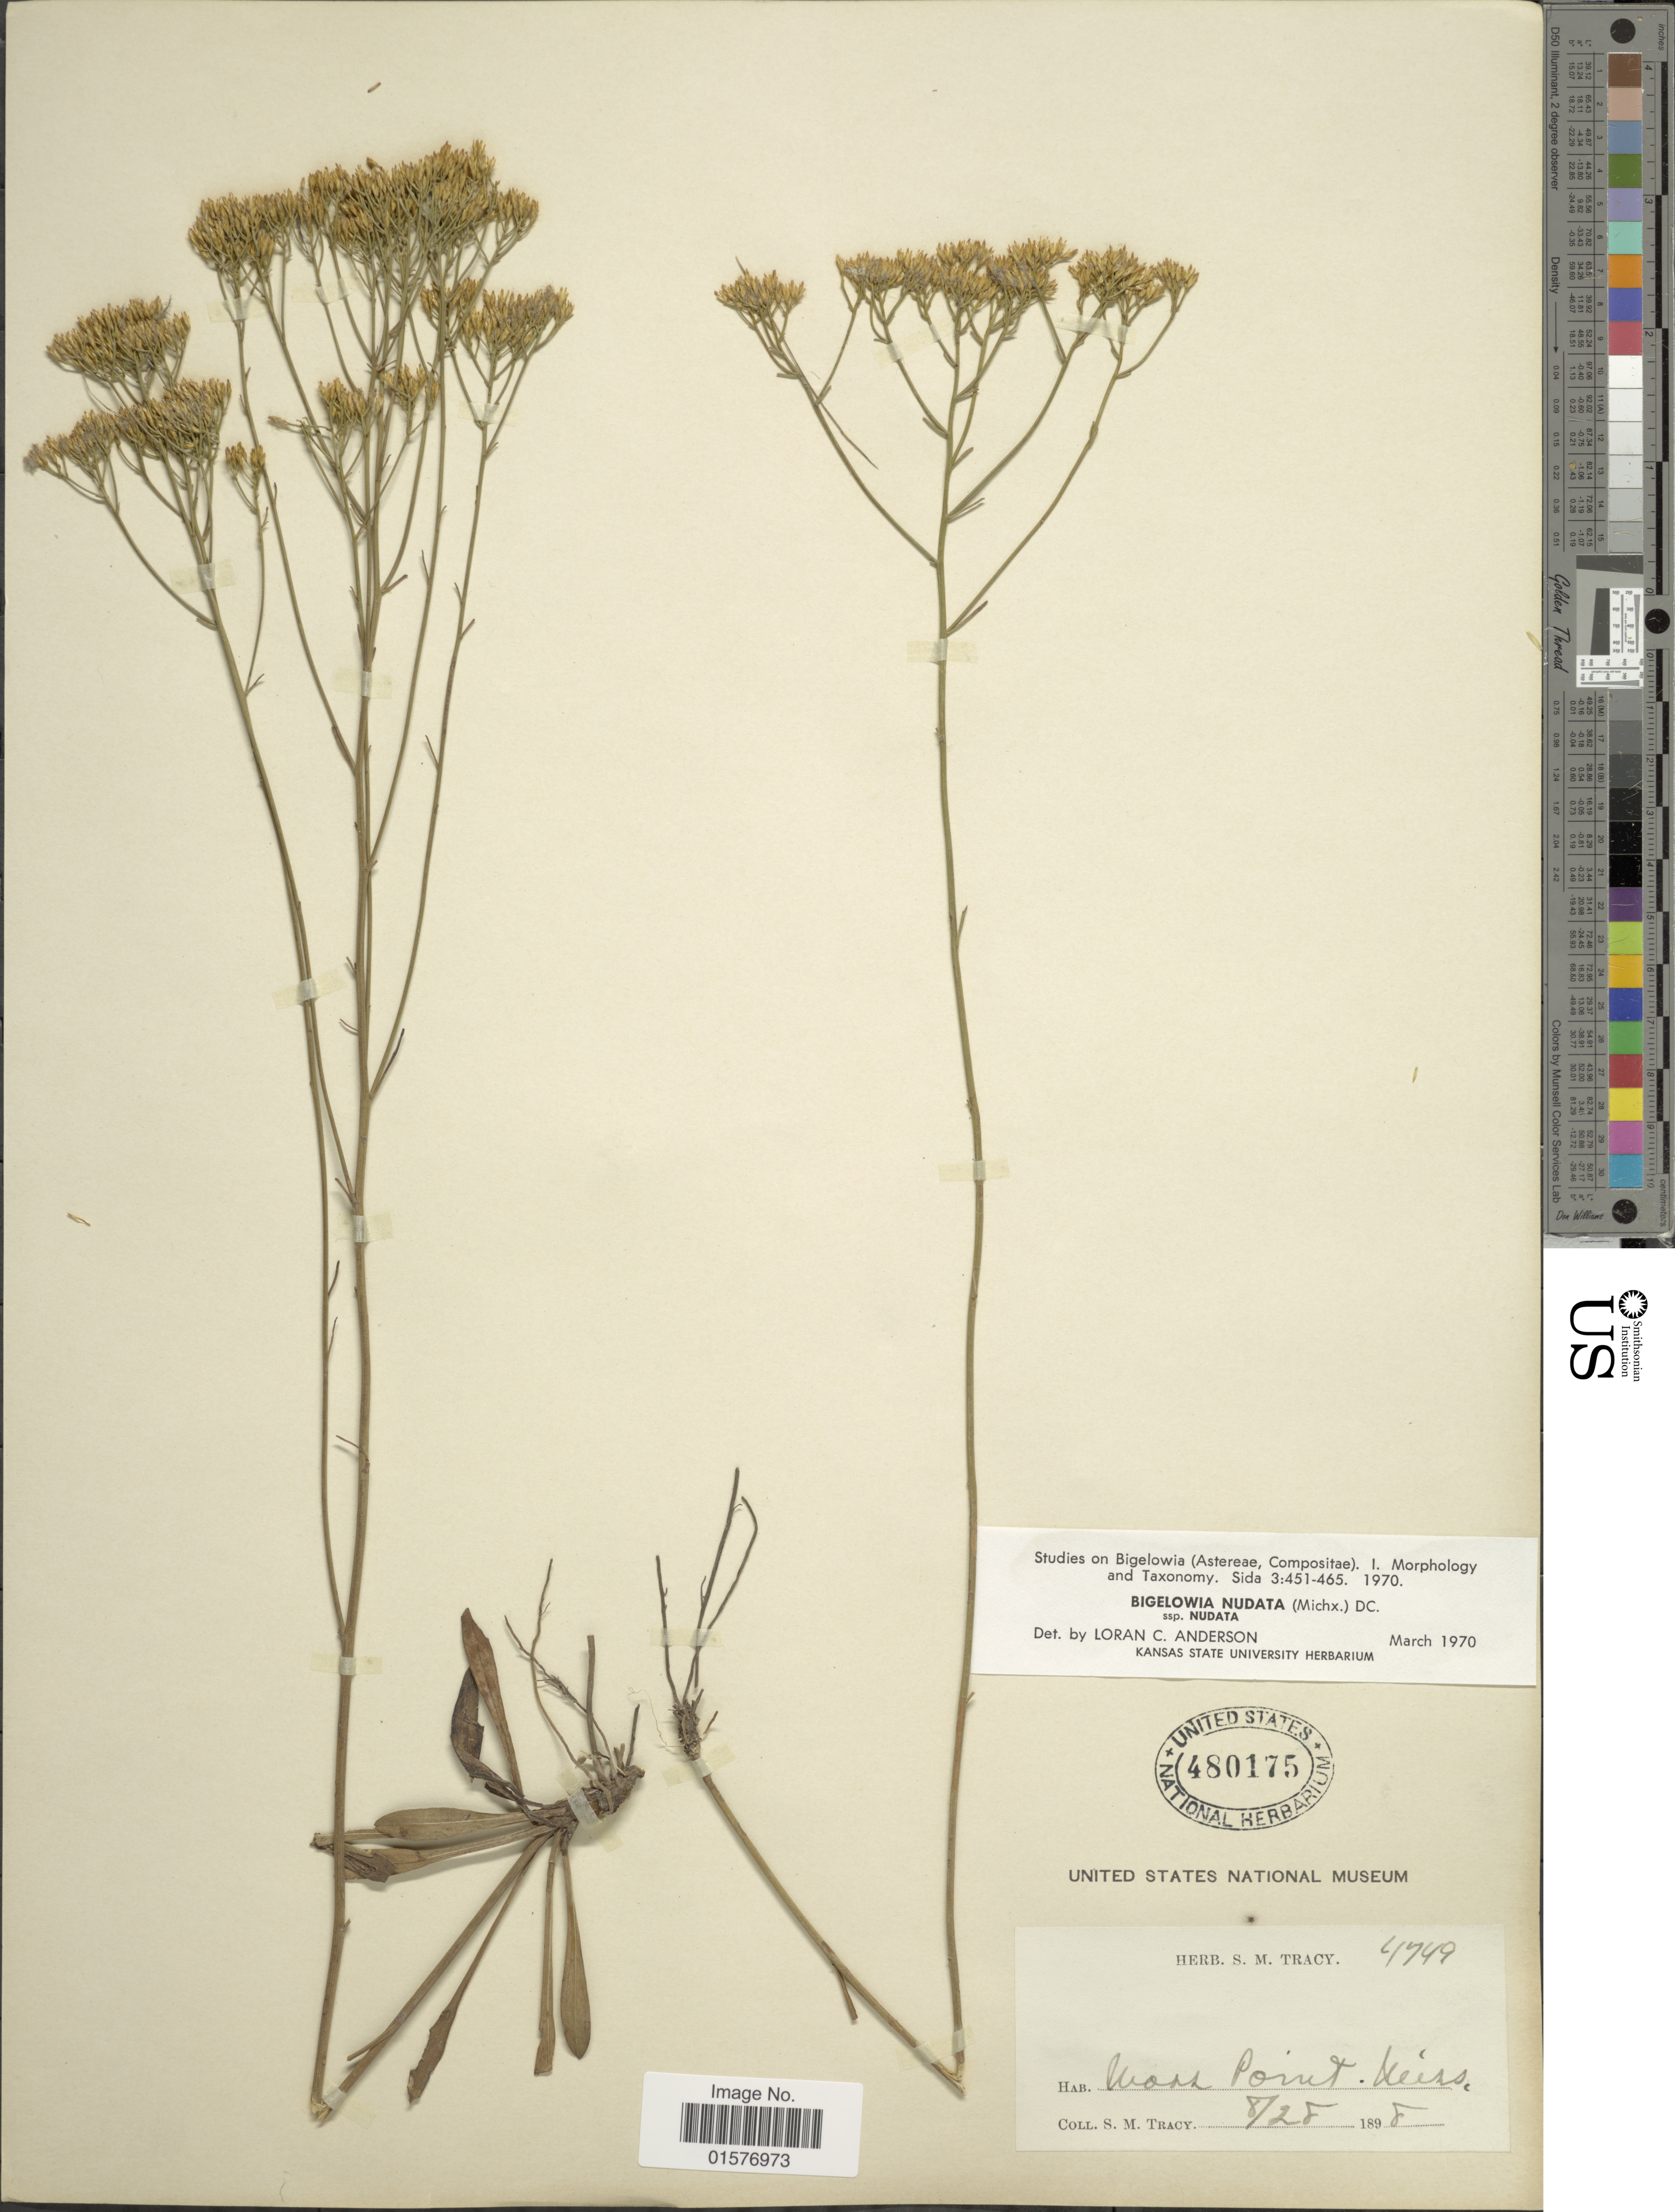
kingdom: Plantae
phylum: Tracheophyta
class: Magnoliopsida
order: Asterales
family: Asteraceae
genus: Bigelowia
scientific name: Bigelowia nudata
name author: (Michx.) DC.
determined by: Urbatsch, Lowell E., Curator (LSU), Louisiana State University (UNITED STATES)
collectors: S. M. Tracy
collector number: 4749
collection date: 1898-08-28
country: United States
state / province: Mississippi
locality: Moss Point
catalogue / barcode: US 480175